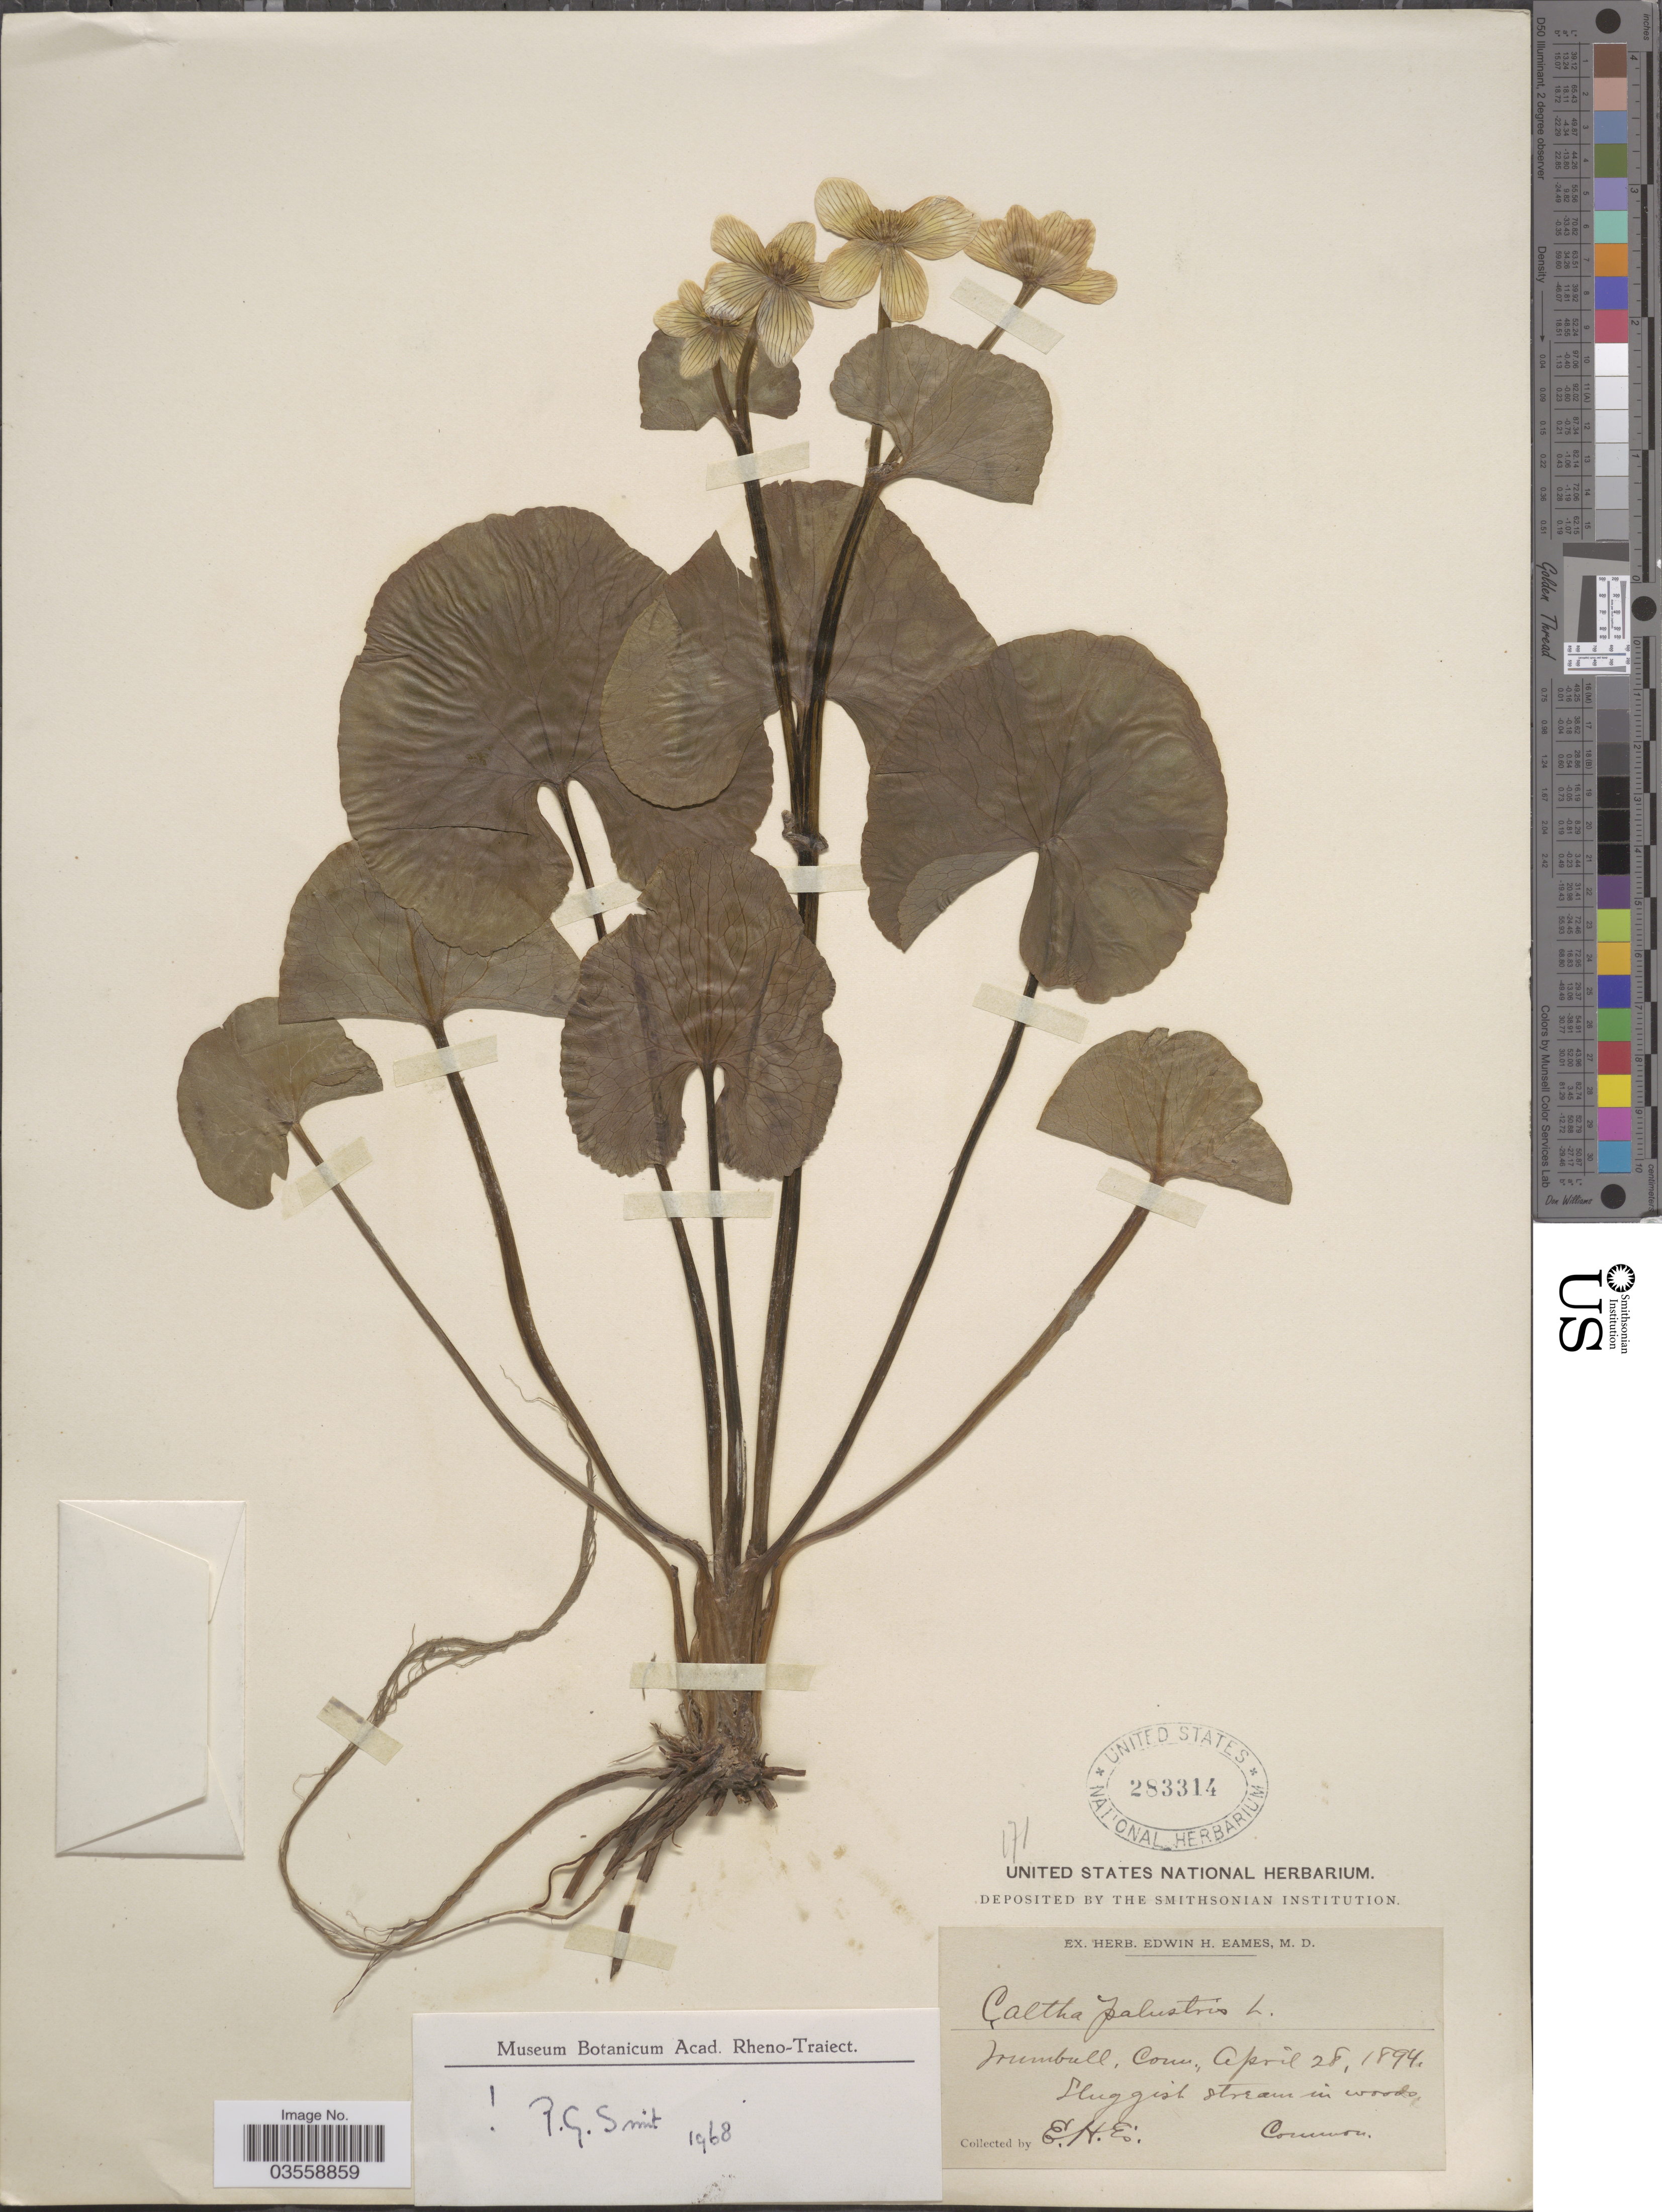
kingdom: Plantae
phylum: Tracheophyta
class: Magnoliopsida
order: Ranunculales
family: Ranunculaceae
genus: Caltha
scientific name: Caltha palustris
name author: L.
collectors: E. H. Eames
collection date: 1894-04-28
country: United States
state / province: Connecticut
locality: Trumbull.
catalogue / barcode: US 283314